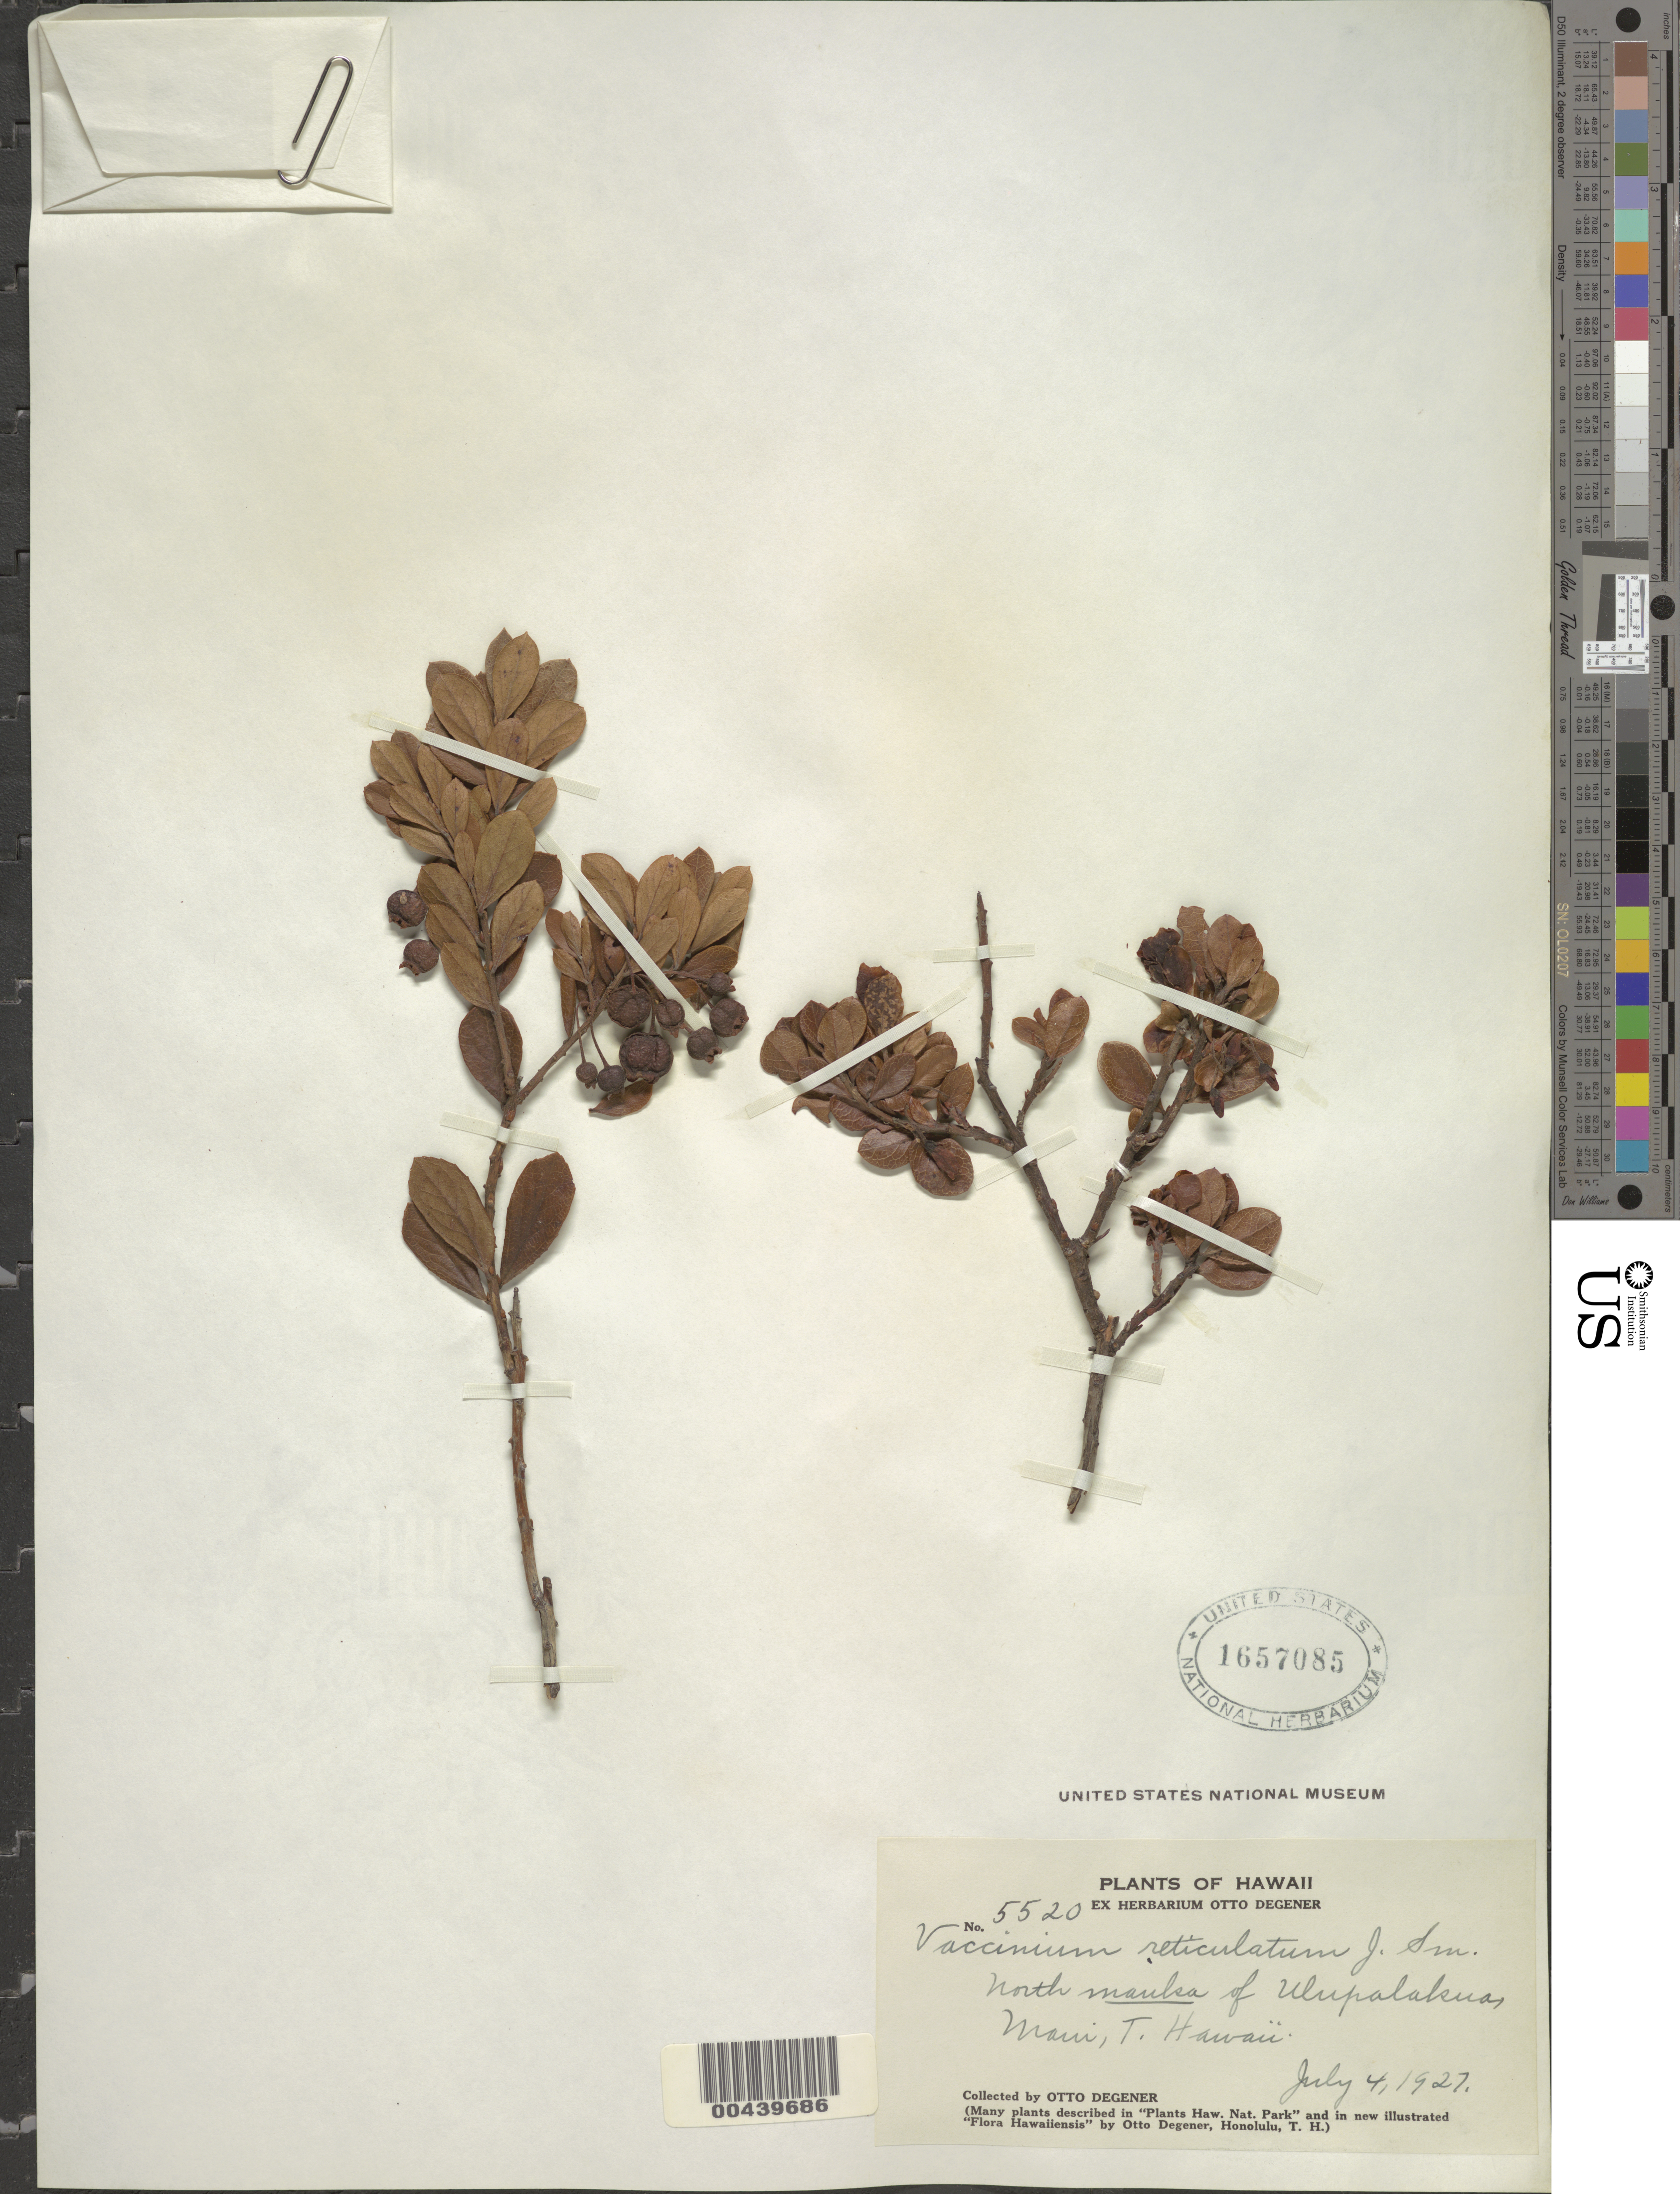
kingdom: Plantae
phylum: Tracheophyta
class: Magnoliopsida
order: Ericales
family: Ericaceae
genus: Vaccinium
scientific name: Vaccinium reticulatum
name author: Sm.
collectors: O. Degener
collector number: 5520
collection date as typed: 4 Jul 1927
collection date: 1927-07-04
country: United States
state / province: Hawaii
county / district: Maui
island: Maui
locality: N mauka of Ulupalakua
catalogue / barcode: US 1657085